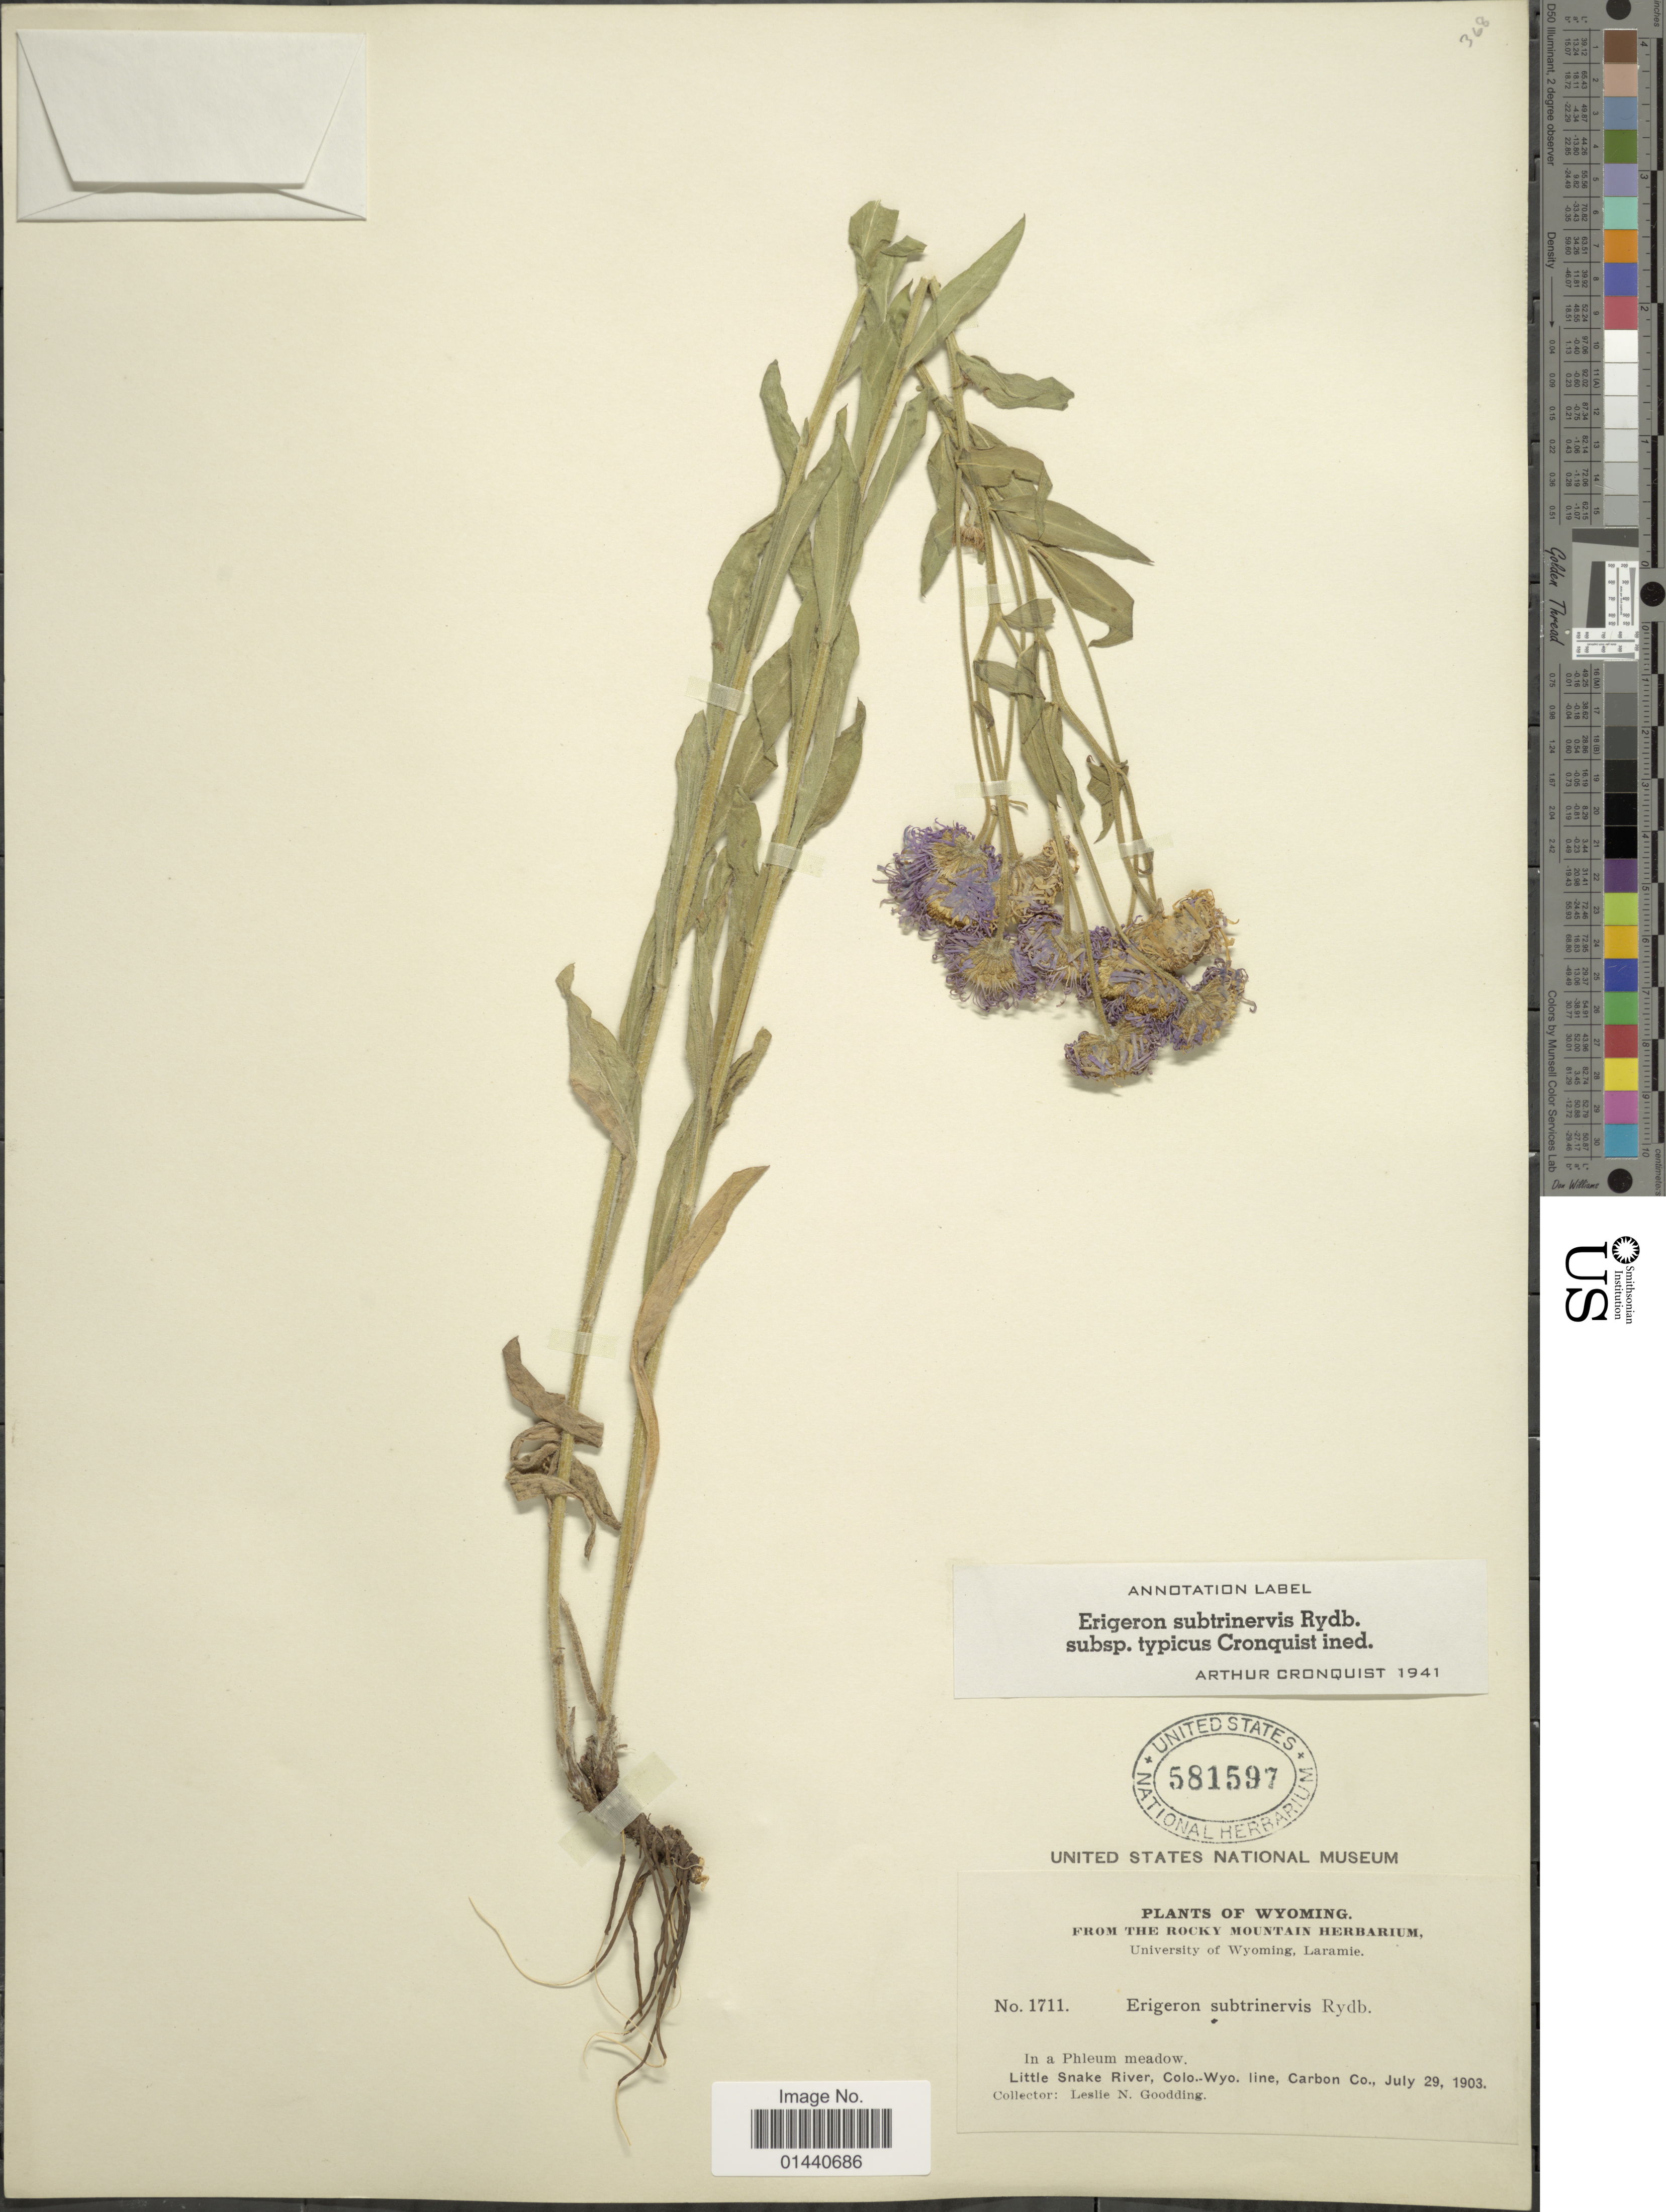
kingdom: Plantae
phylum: Tracheophyta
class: Magnoliopsida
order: Asterales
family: Asteraceae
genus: Erigeron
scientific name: Erigeron subtrinervis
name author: Rydb. ex Porter & Britton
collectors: L. N. Goodding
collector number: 1711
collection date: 1903-07-29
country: United States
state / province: Wyoming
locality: Little Snake River, Colo.-Wyo. line, Carbon Co.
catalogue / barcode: US 581597